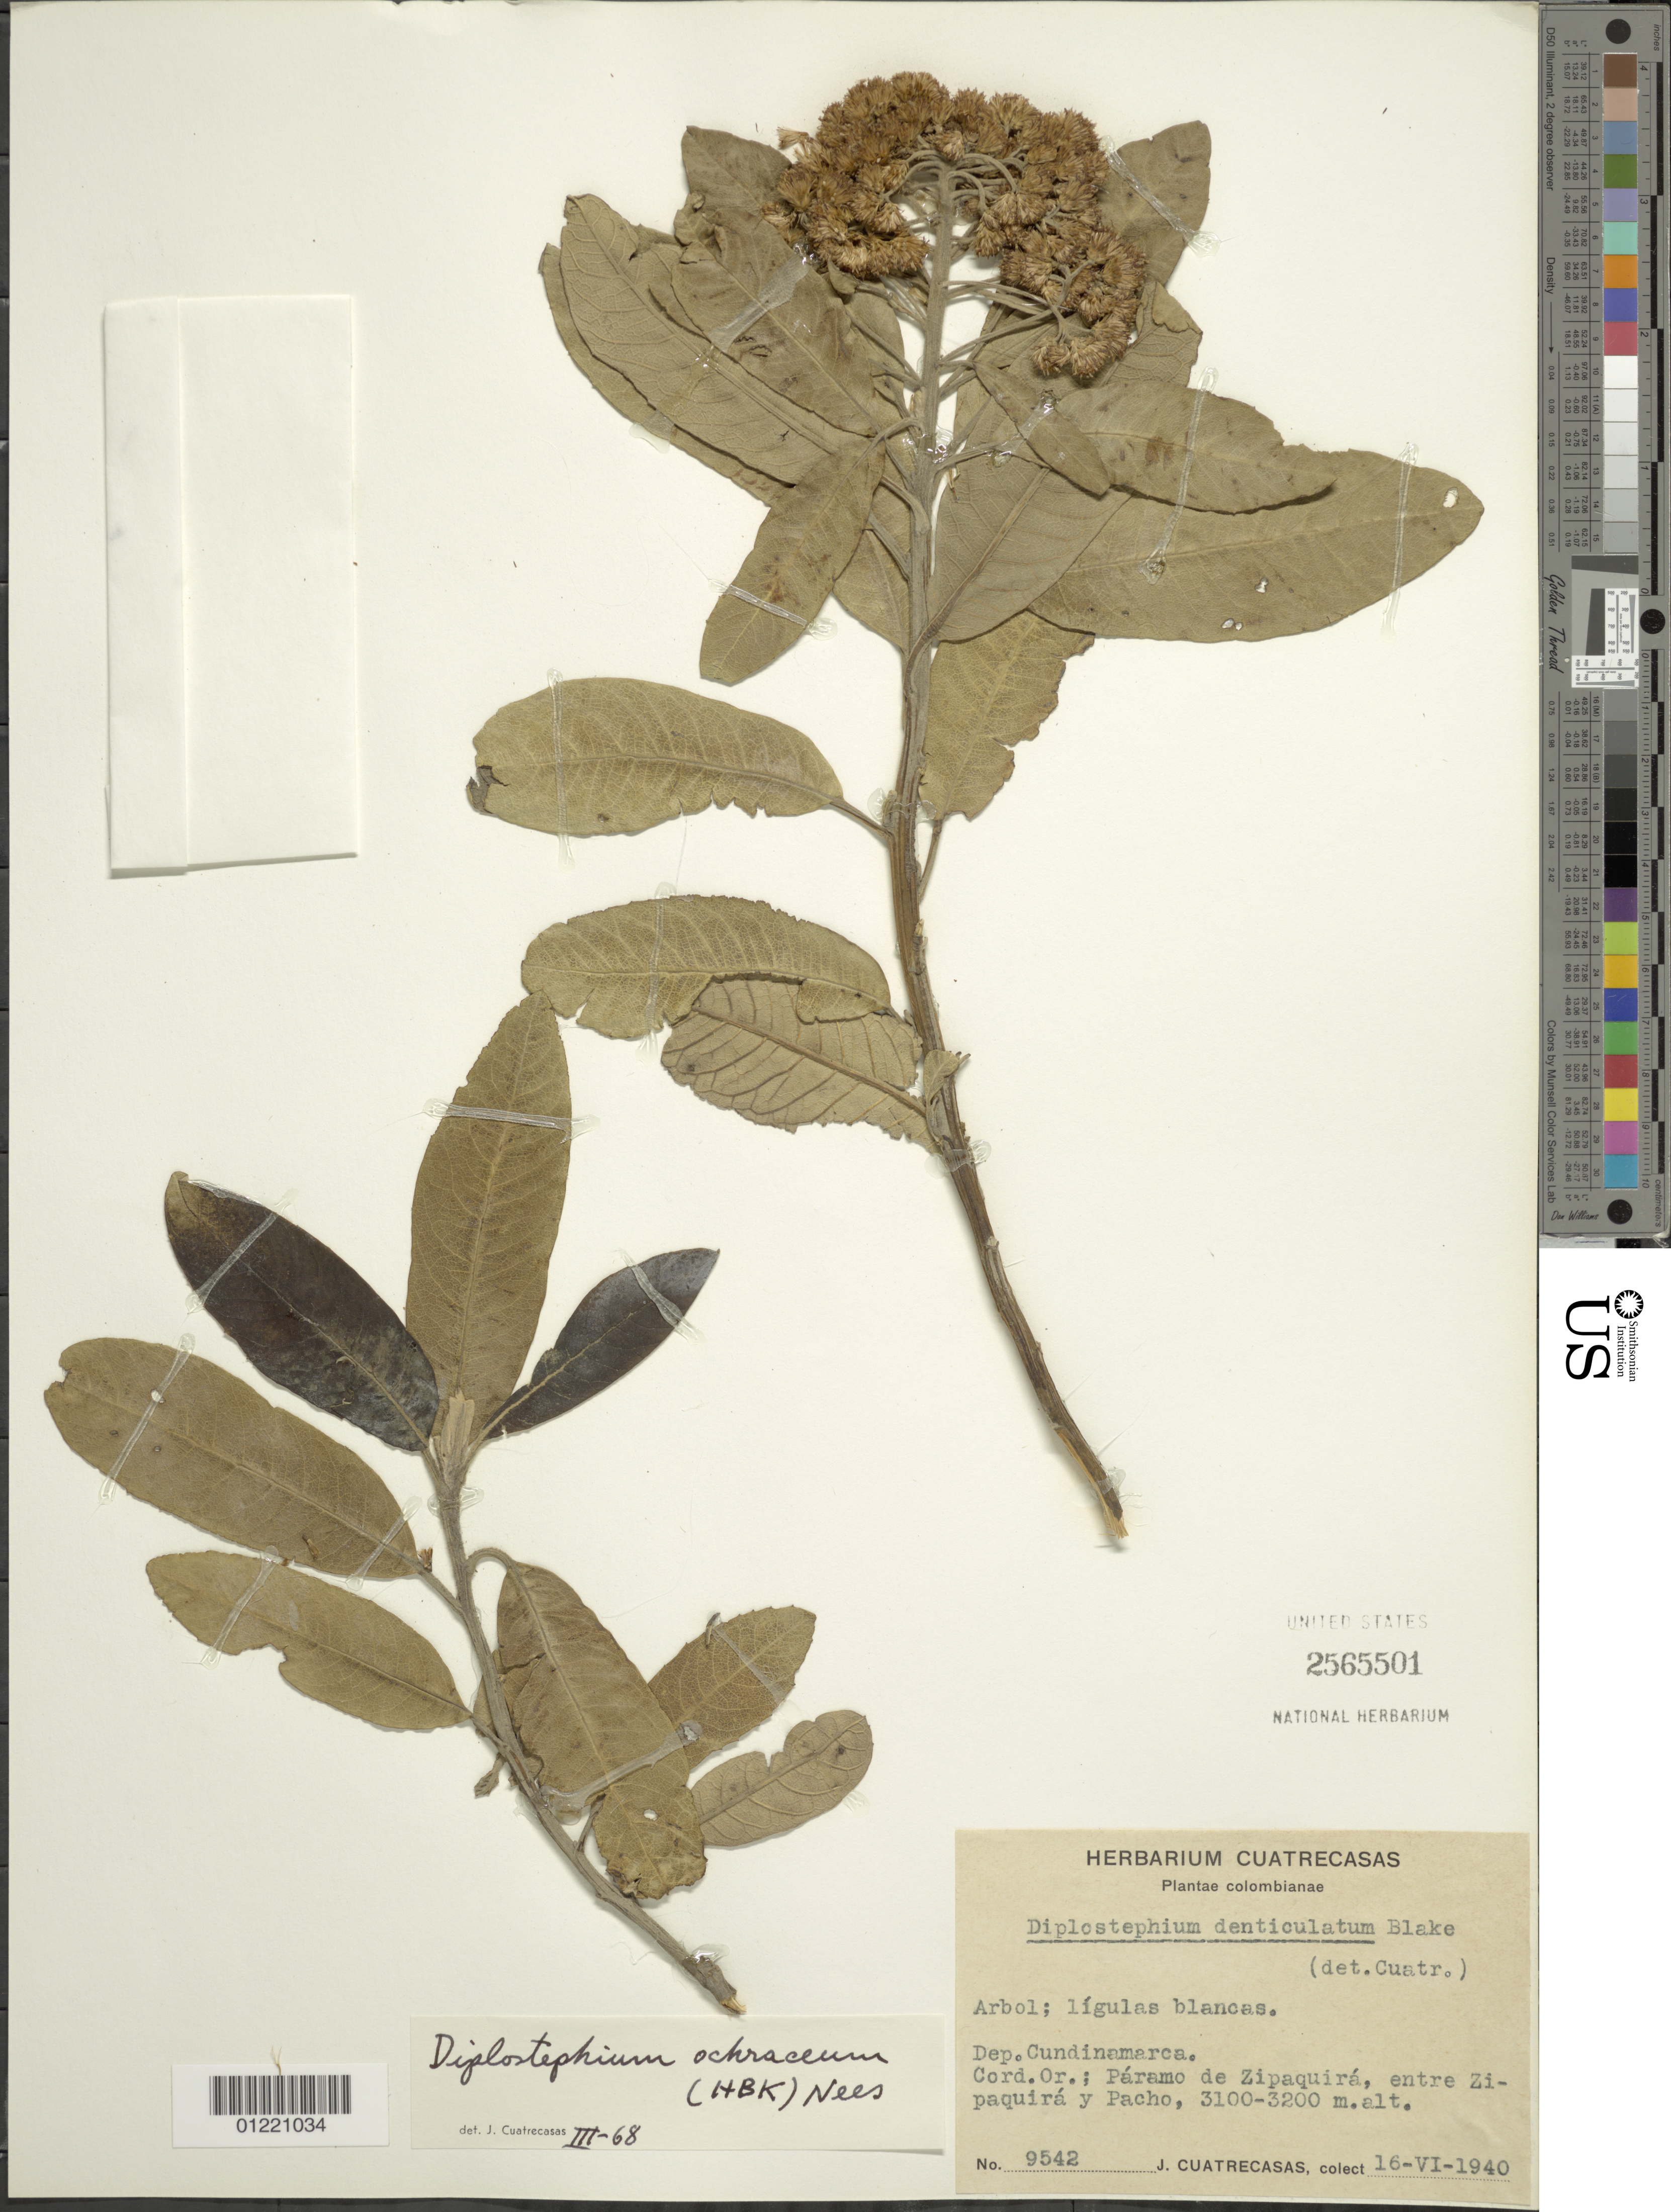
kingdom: Plantae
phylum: Tracheophyta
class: Magnoliopsida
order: Asterales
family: Asteraceae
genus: Diplostephium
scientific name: Diplostephium ochraceum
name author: (Kunth) Nees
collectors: J. Cuatrecasas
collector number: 9542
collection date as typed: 16 Jun 1940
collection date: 1940-06-16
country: Colombia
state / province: Cundinamarca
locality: Cordillera Oriental, Páramo de Zipaquira, entre Zipaquira y Pacho.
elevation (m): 3100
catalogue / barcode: US 2565501